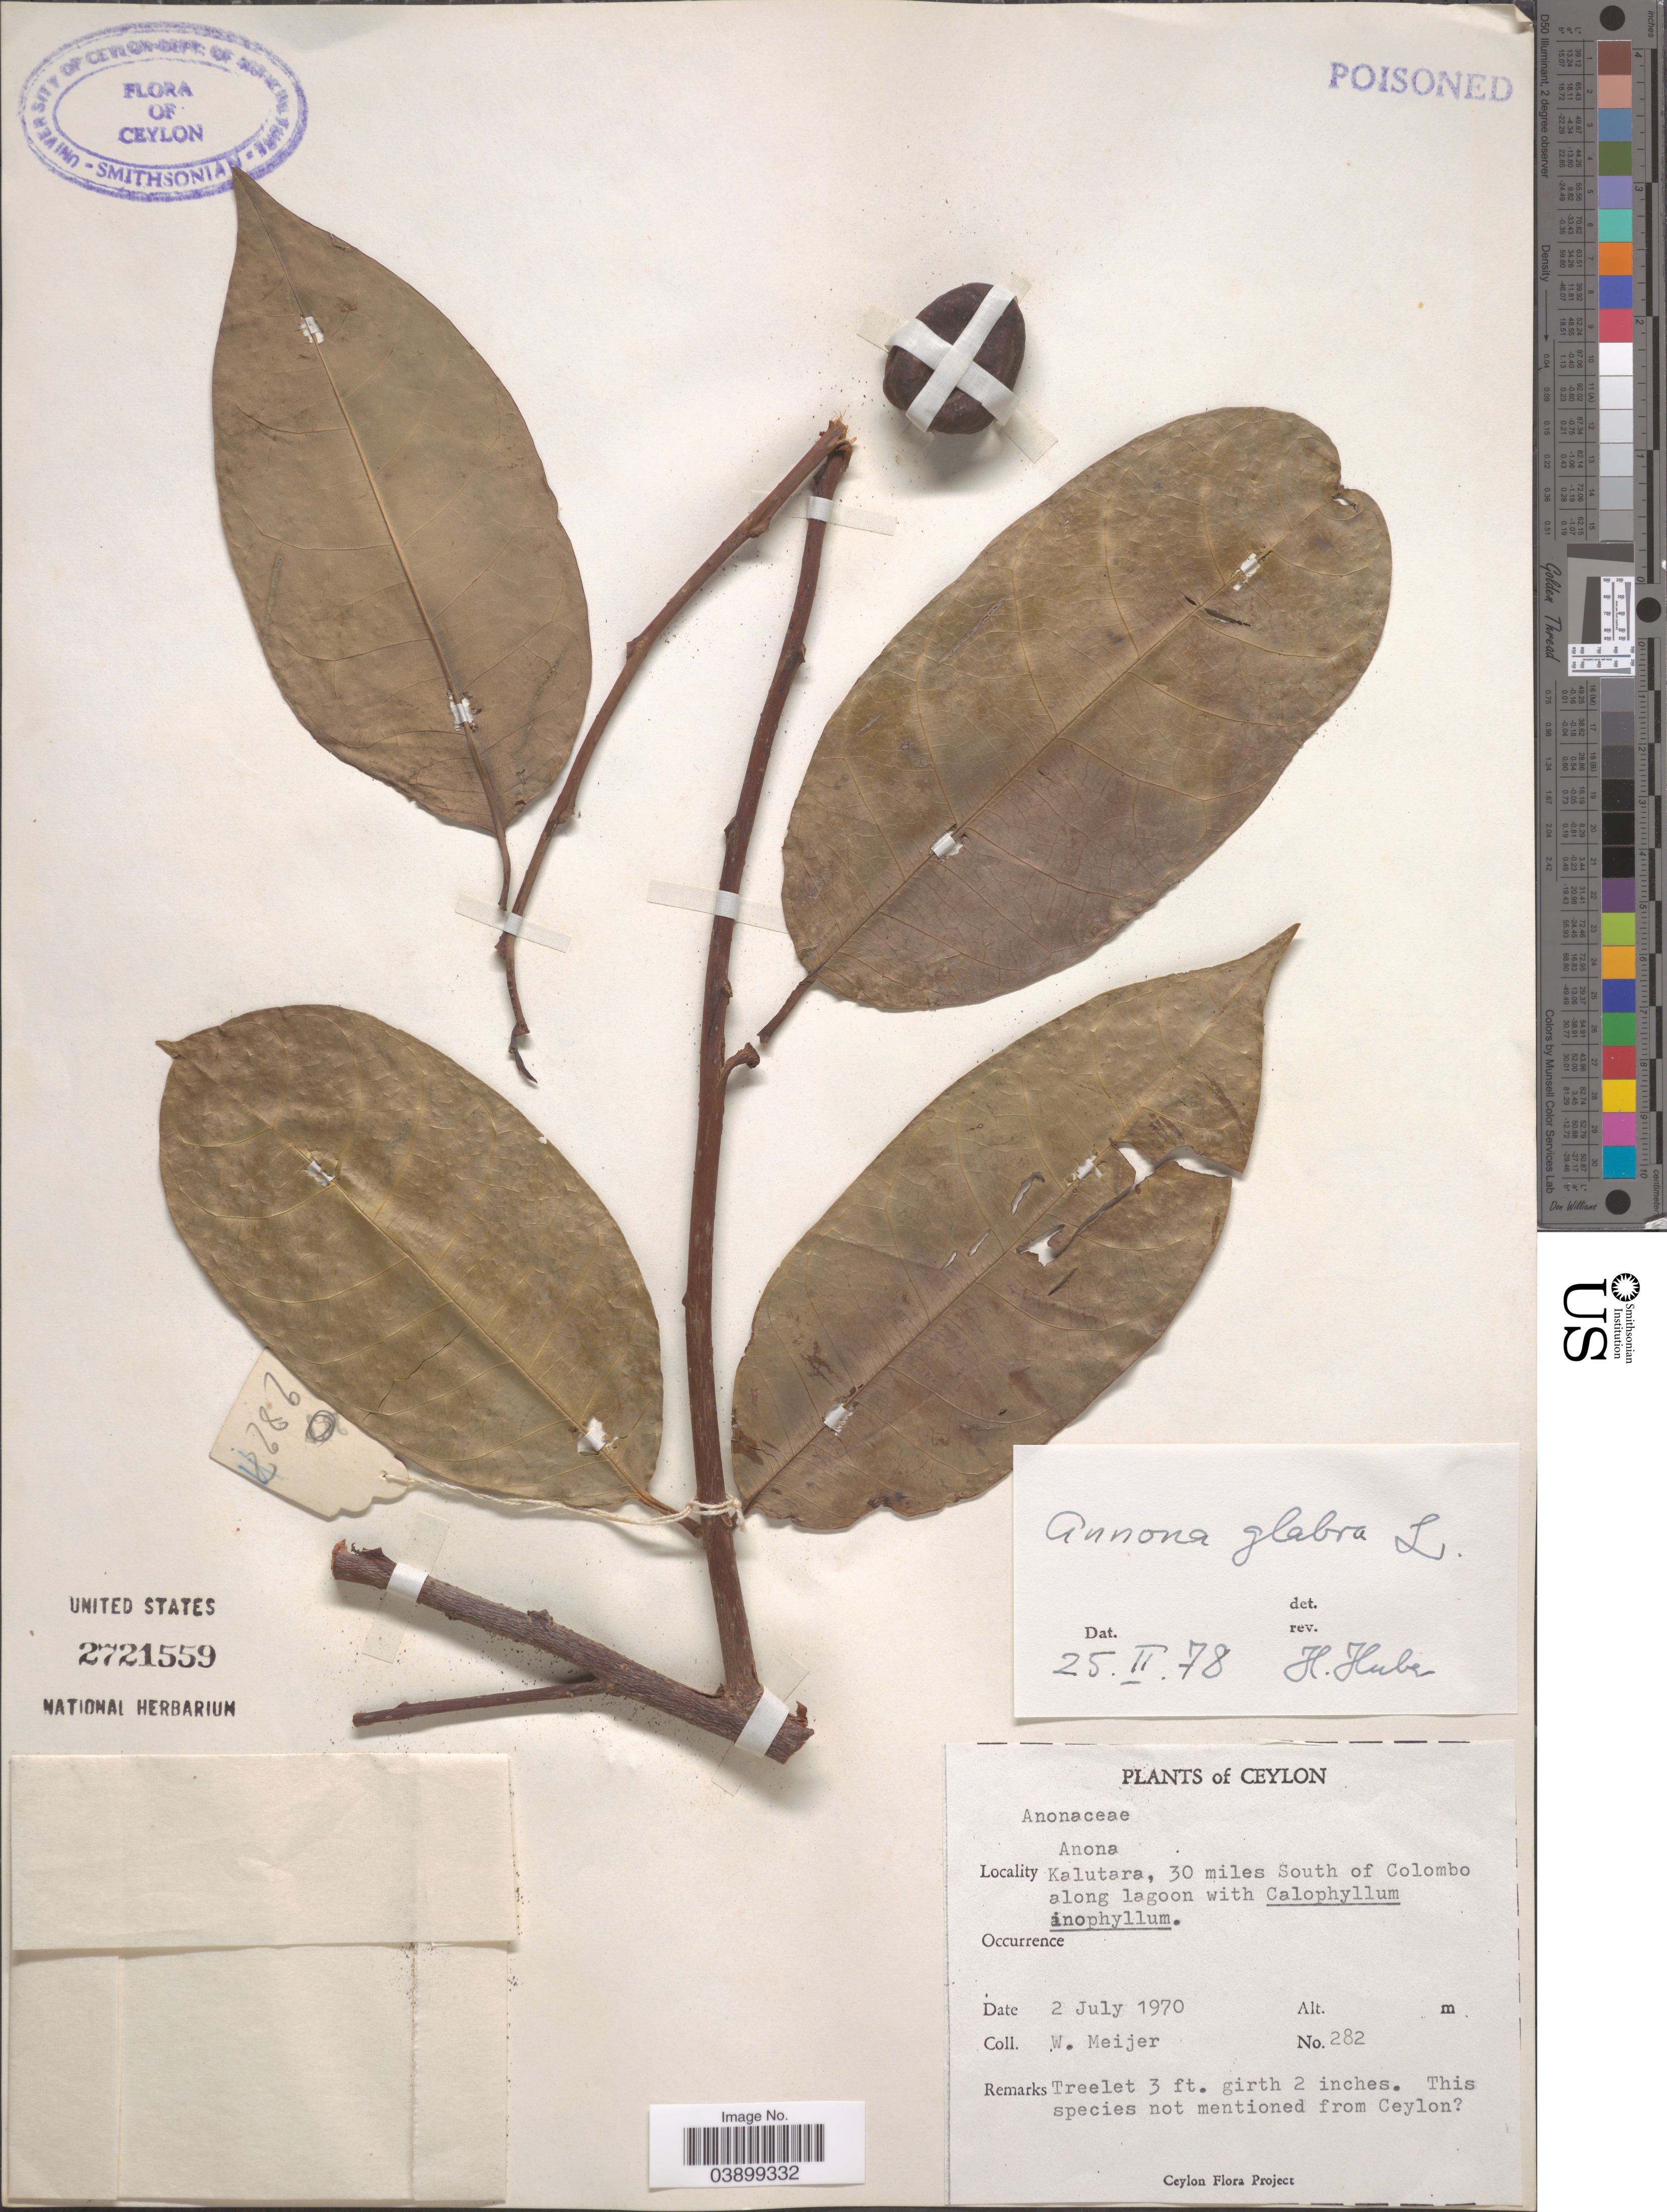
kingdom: Plantae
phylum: Tracheophyta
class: Magnoliopsida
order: Magnoliales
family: Annonaceae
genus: Annona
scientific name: Annona glabra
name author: L.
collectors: W. Meijer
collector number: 282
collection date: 1970-07-02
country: Sri Lanka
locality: Ceylon. Kalutara, 30 miles South of Colombo along lagoon.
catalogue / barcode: US 2721559